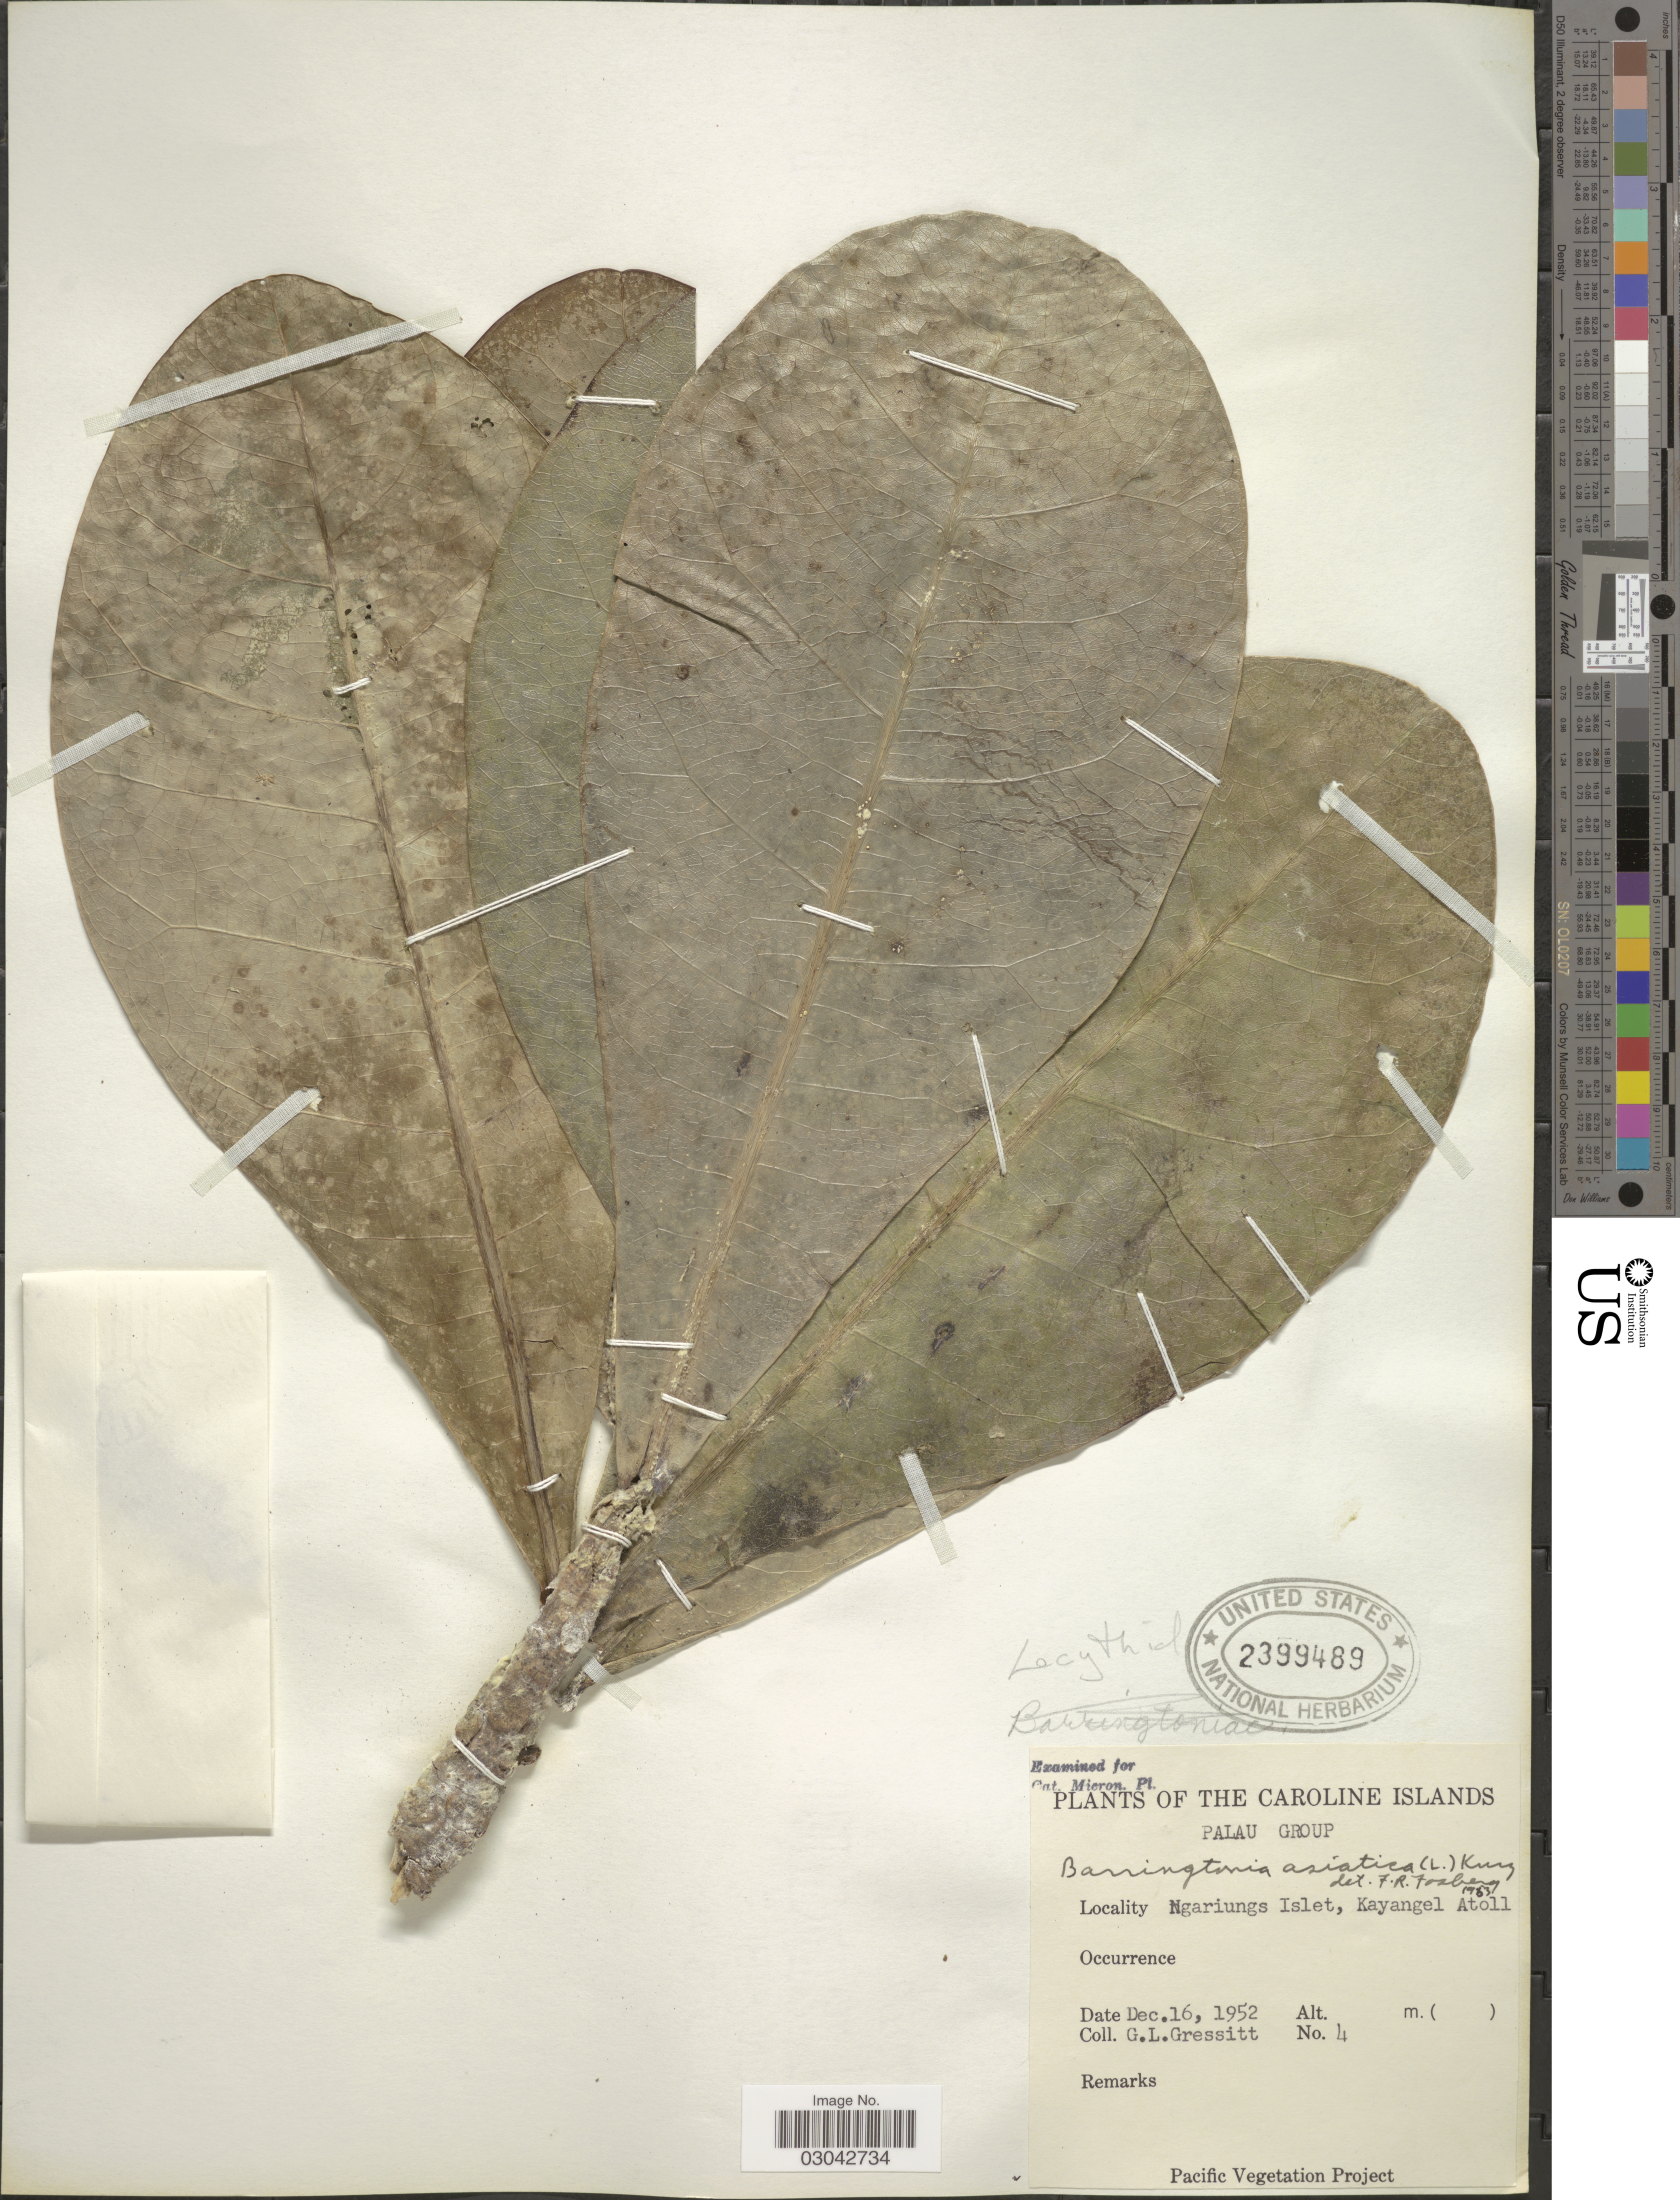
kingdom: Plantae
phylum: Tracheophyta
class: Magnoliopsida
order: Ericales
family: Lecythidaceae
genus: Barringtonia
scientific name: Barringtonia asiatica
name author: (L.) Kurz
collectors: G. Gressitt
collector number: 4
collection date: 1952-12-16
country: Palau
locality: Caroline Islands. Palau Group. Ngariungs Islet, Kayangel Atoll.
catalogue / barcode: US 2399489